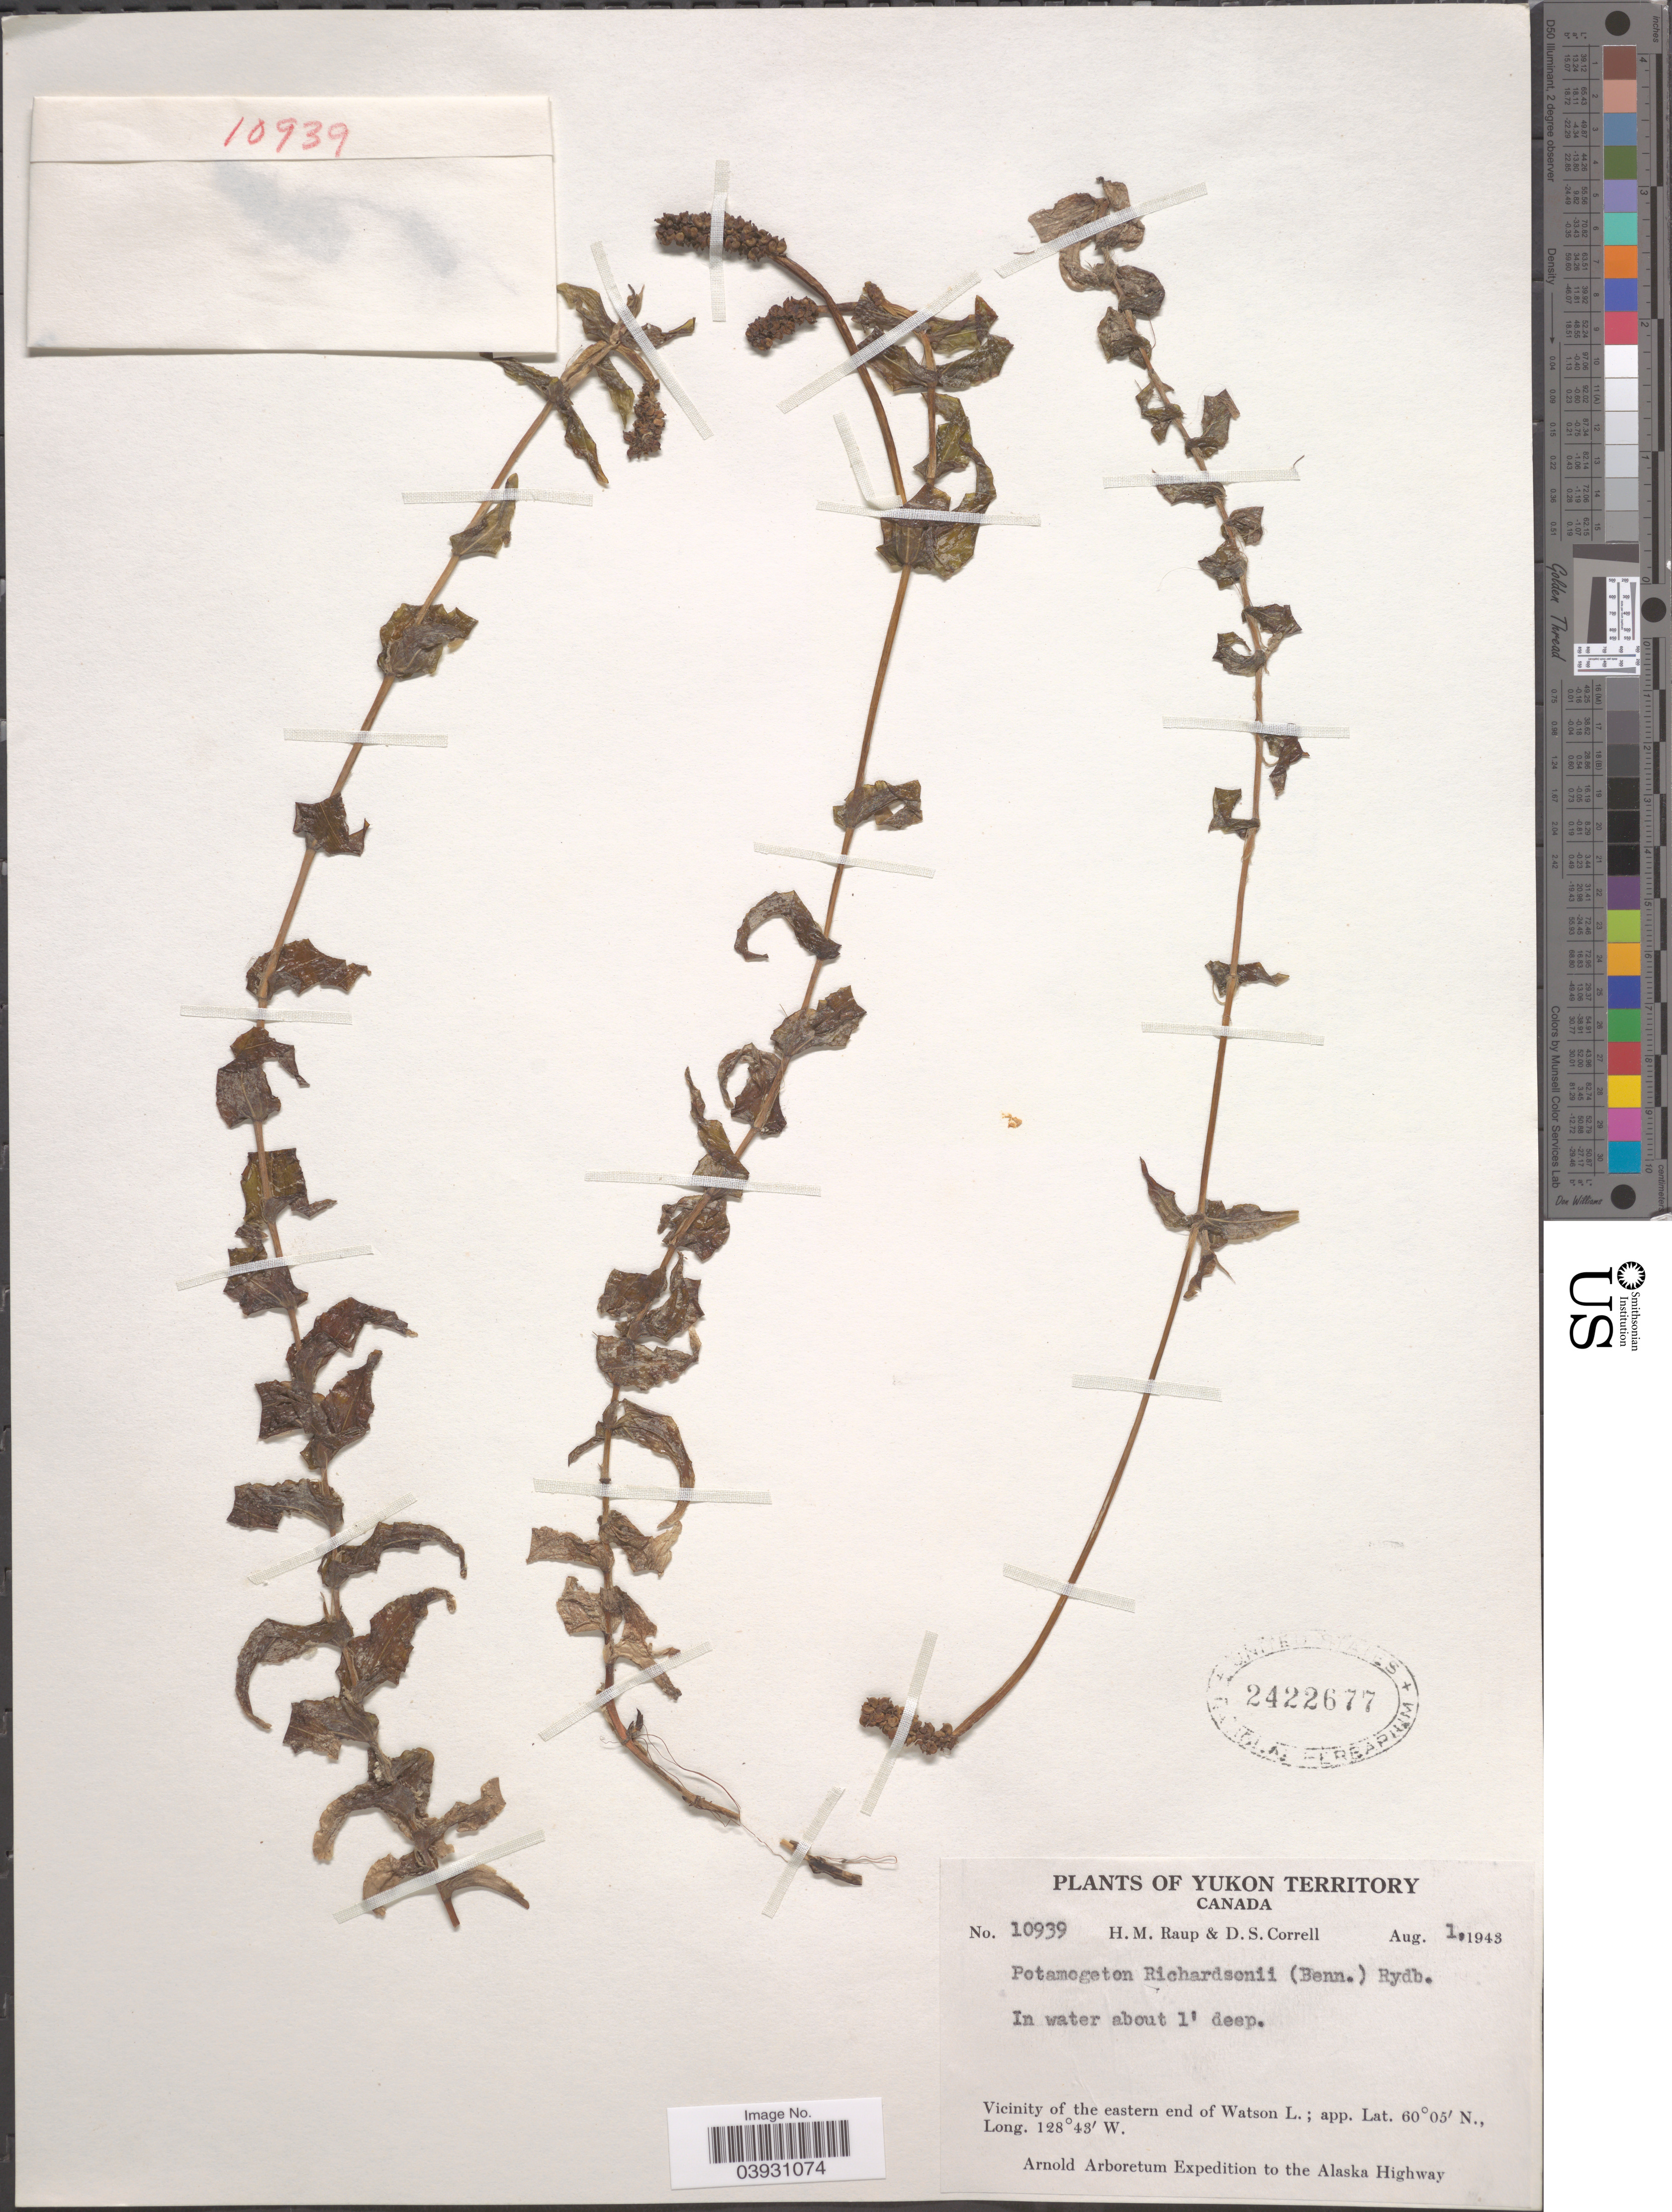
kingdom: Plantae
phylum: Tracheophyta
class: Liliopsida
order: Alismatales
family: Potamogetonaceae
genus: Potamogeton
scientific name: Potamogeton richardsonii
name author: (A.W. Benn.) Rydb.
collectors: H. Raup & D. S. Correll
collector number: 10939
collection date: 1943-08-01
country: Canada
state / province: Yukon Territory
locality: Vicinity of the eastern end of Watson L.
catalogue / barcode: US 2422677